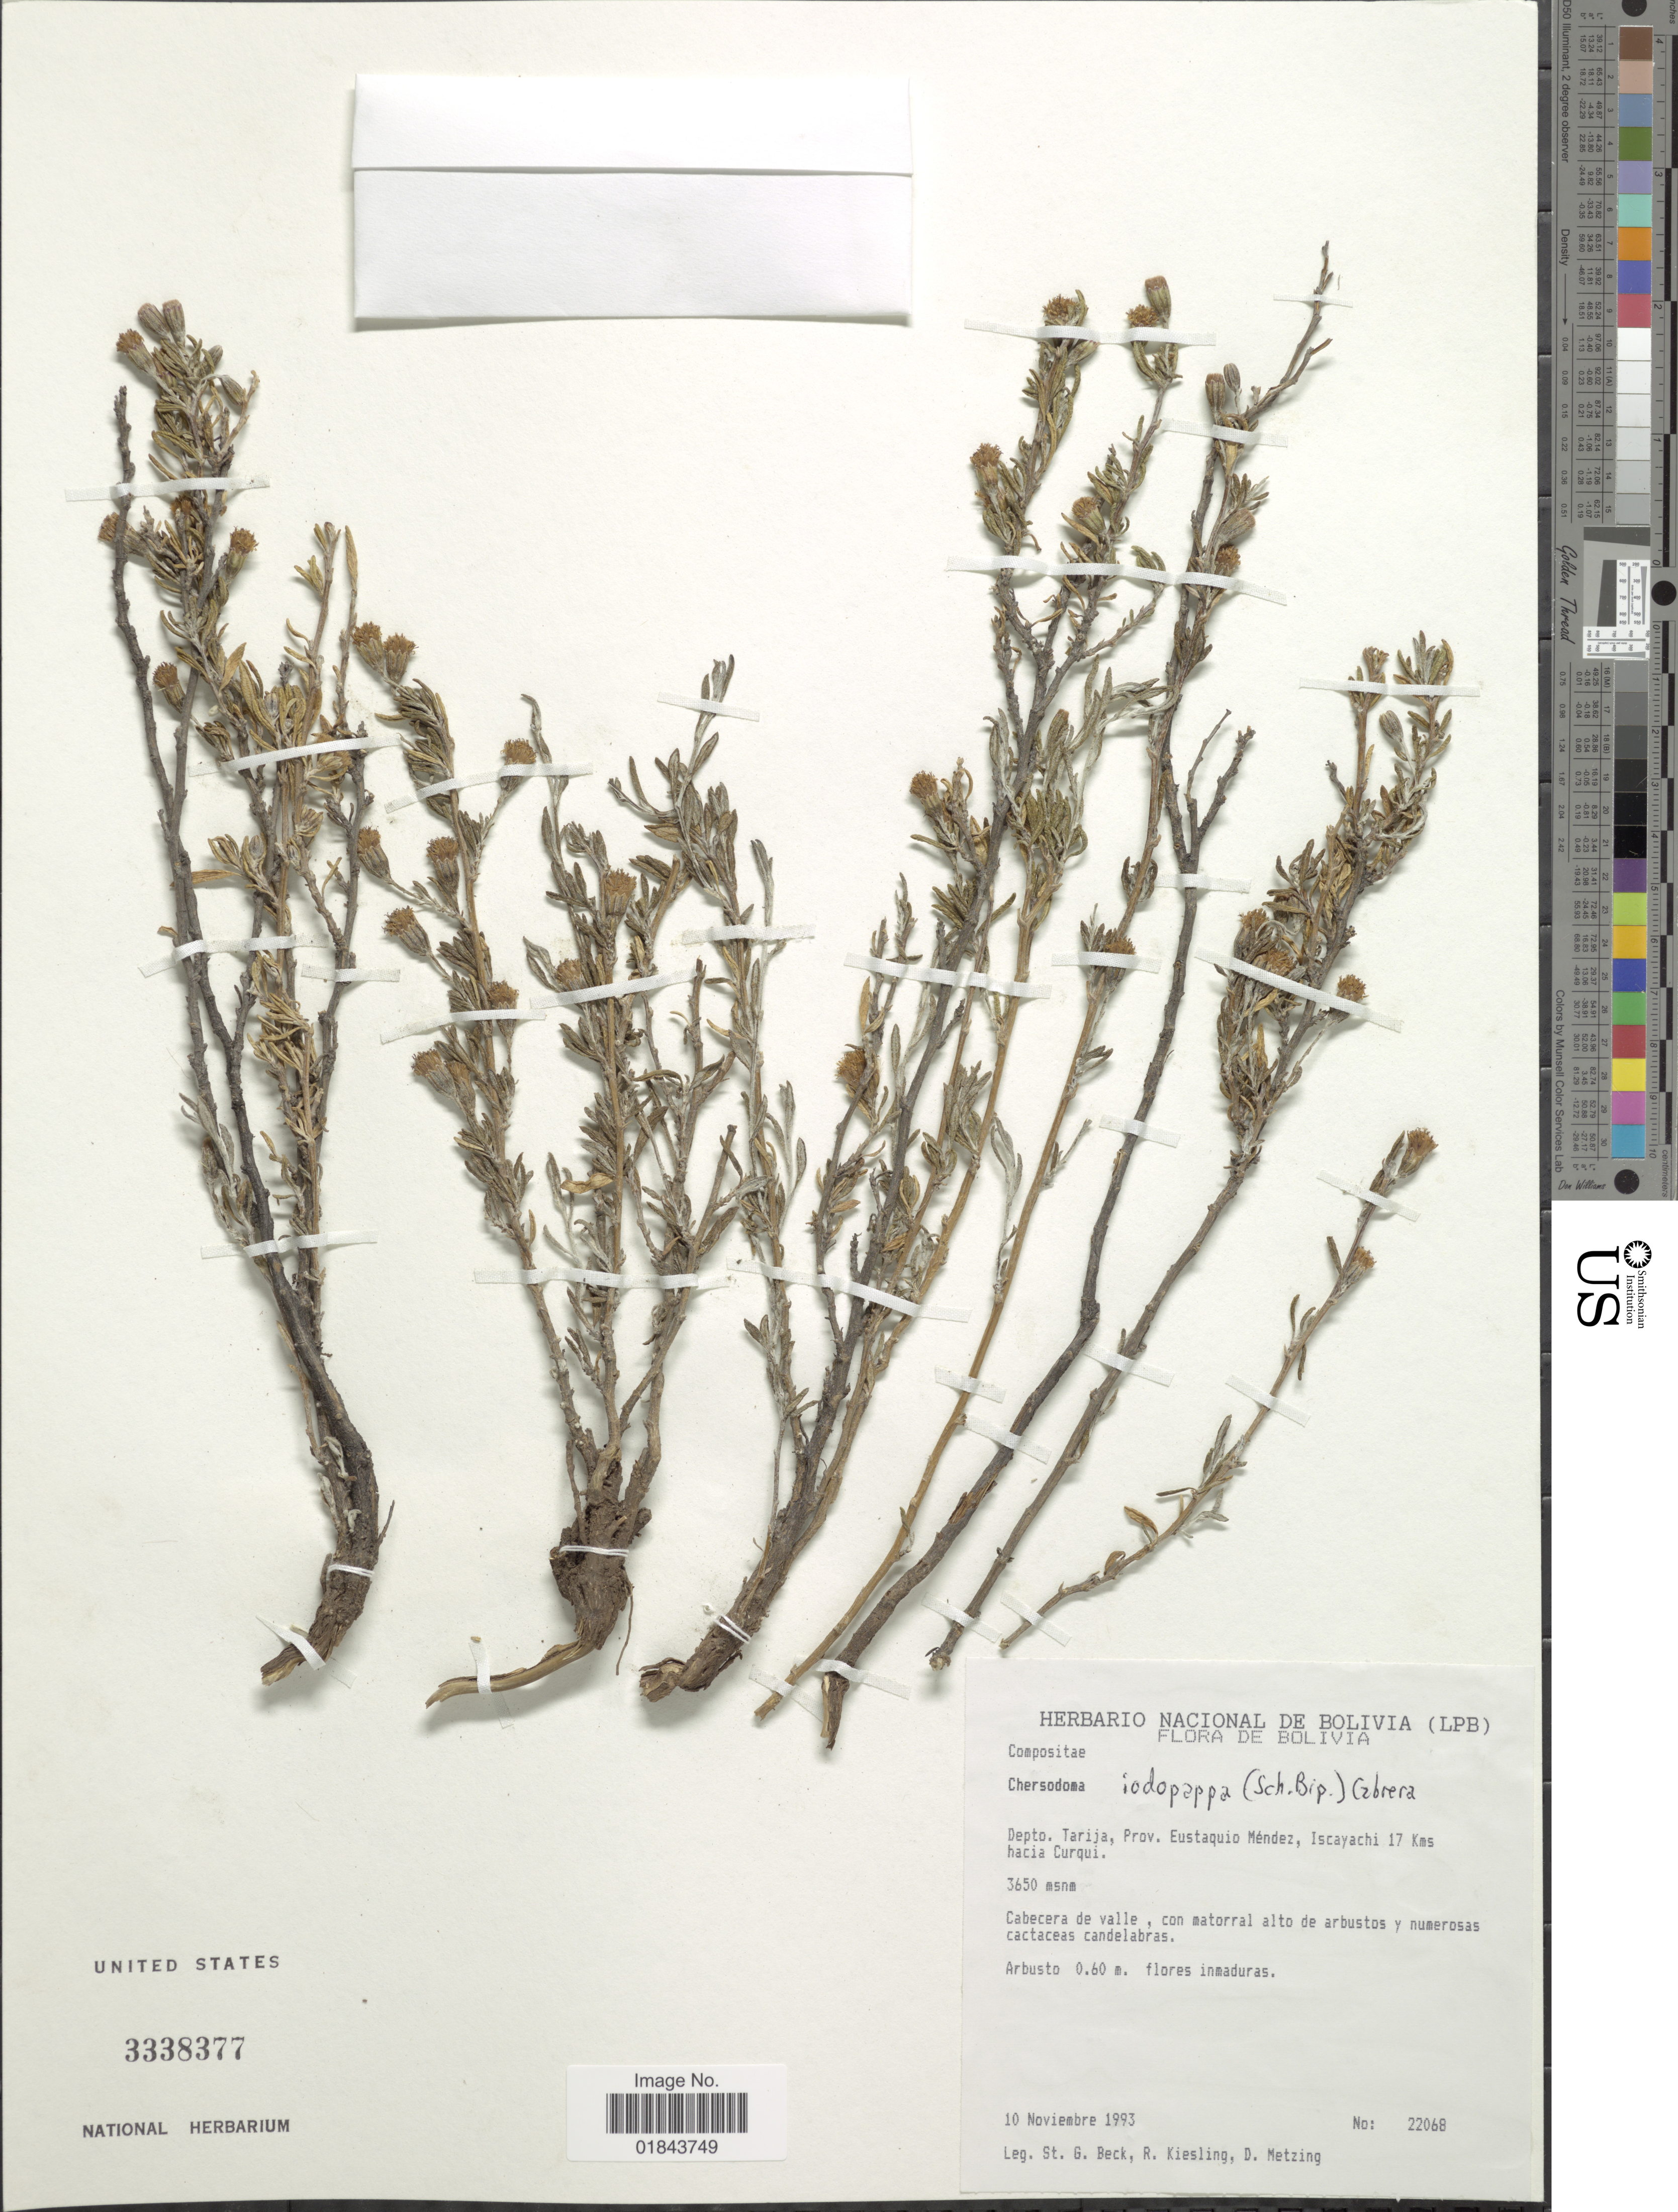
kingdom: Plantae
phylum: Tracheophyta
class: Magnoliopsida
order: Asterales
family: Asteraceae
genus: Chersodoma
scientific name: Chersodoma jodopappa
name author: (Sch. Bip.) Cabrera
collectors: S. G. Beck, R. Kiesling & D. Metzing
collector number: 22068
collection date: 1993-11-10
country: Bolivia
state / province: Tarija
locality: Depto. Tarija, Prov. Eustaquio Méndez, Iscayachi 17 Kms hacia Curqui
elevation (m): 3650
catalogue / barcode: US 3338377